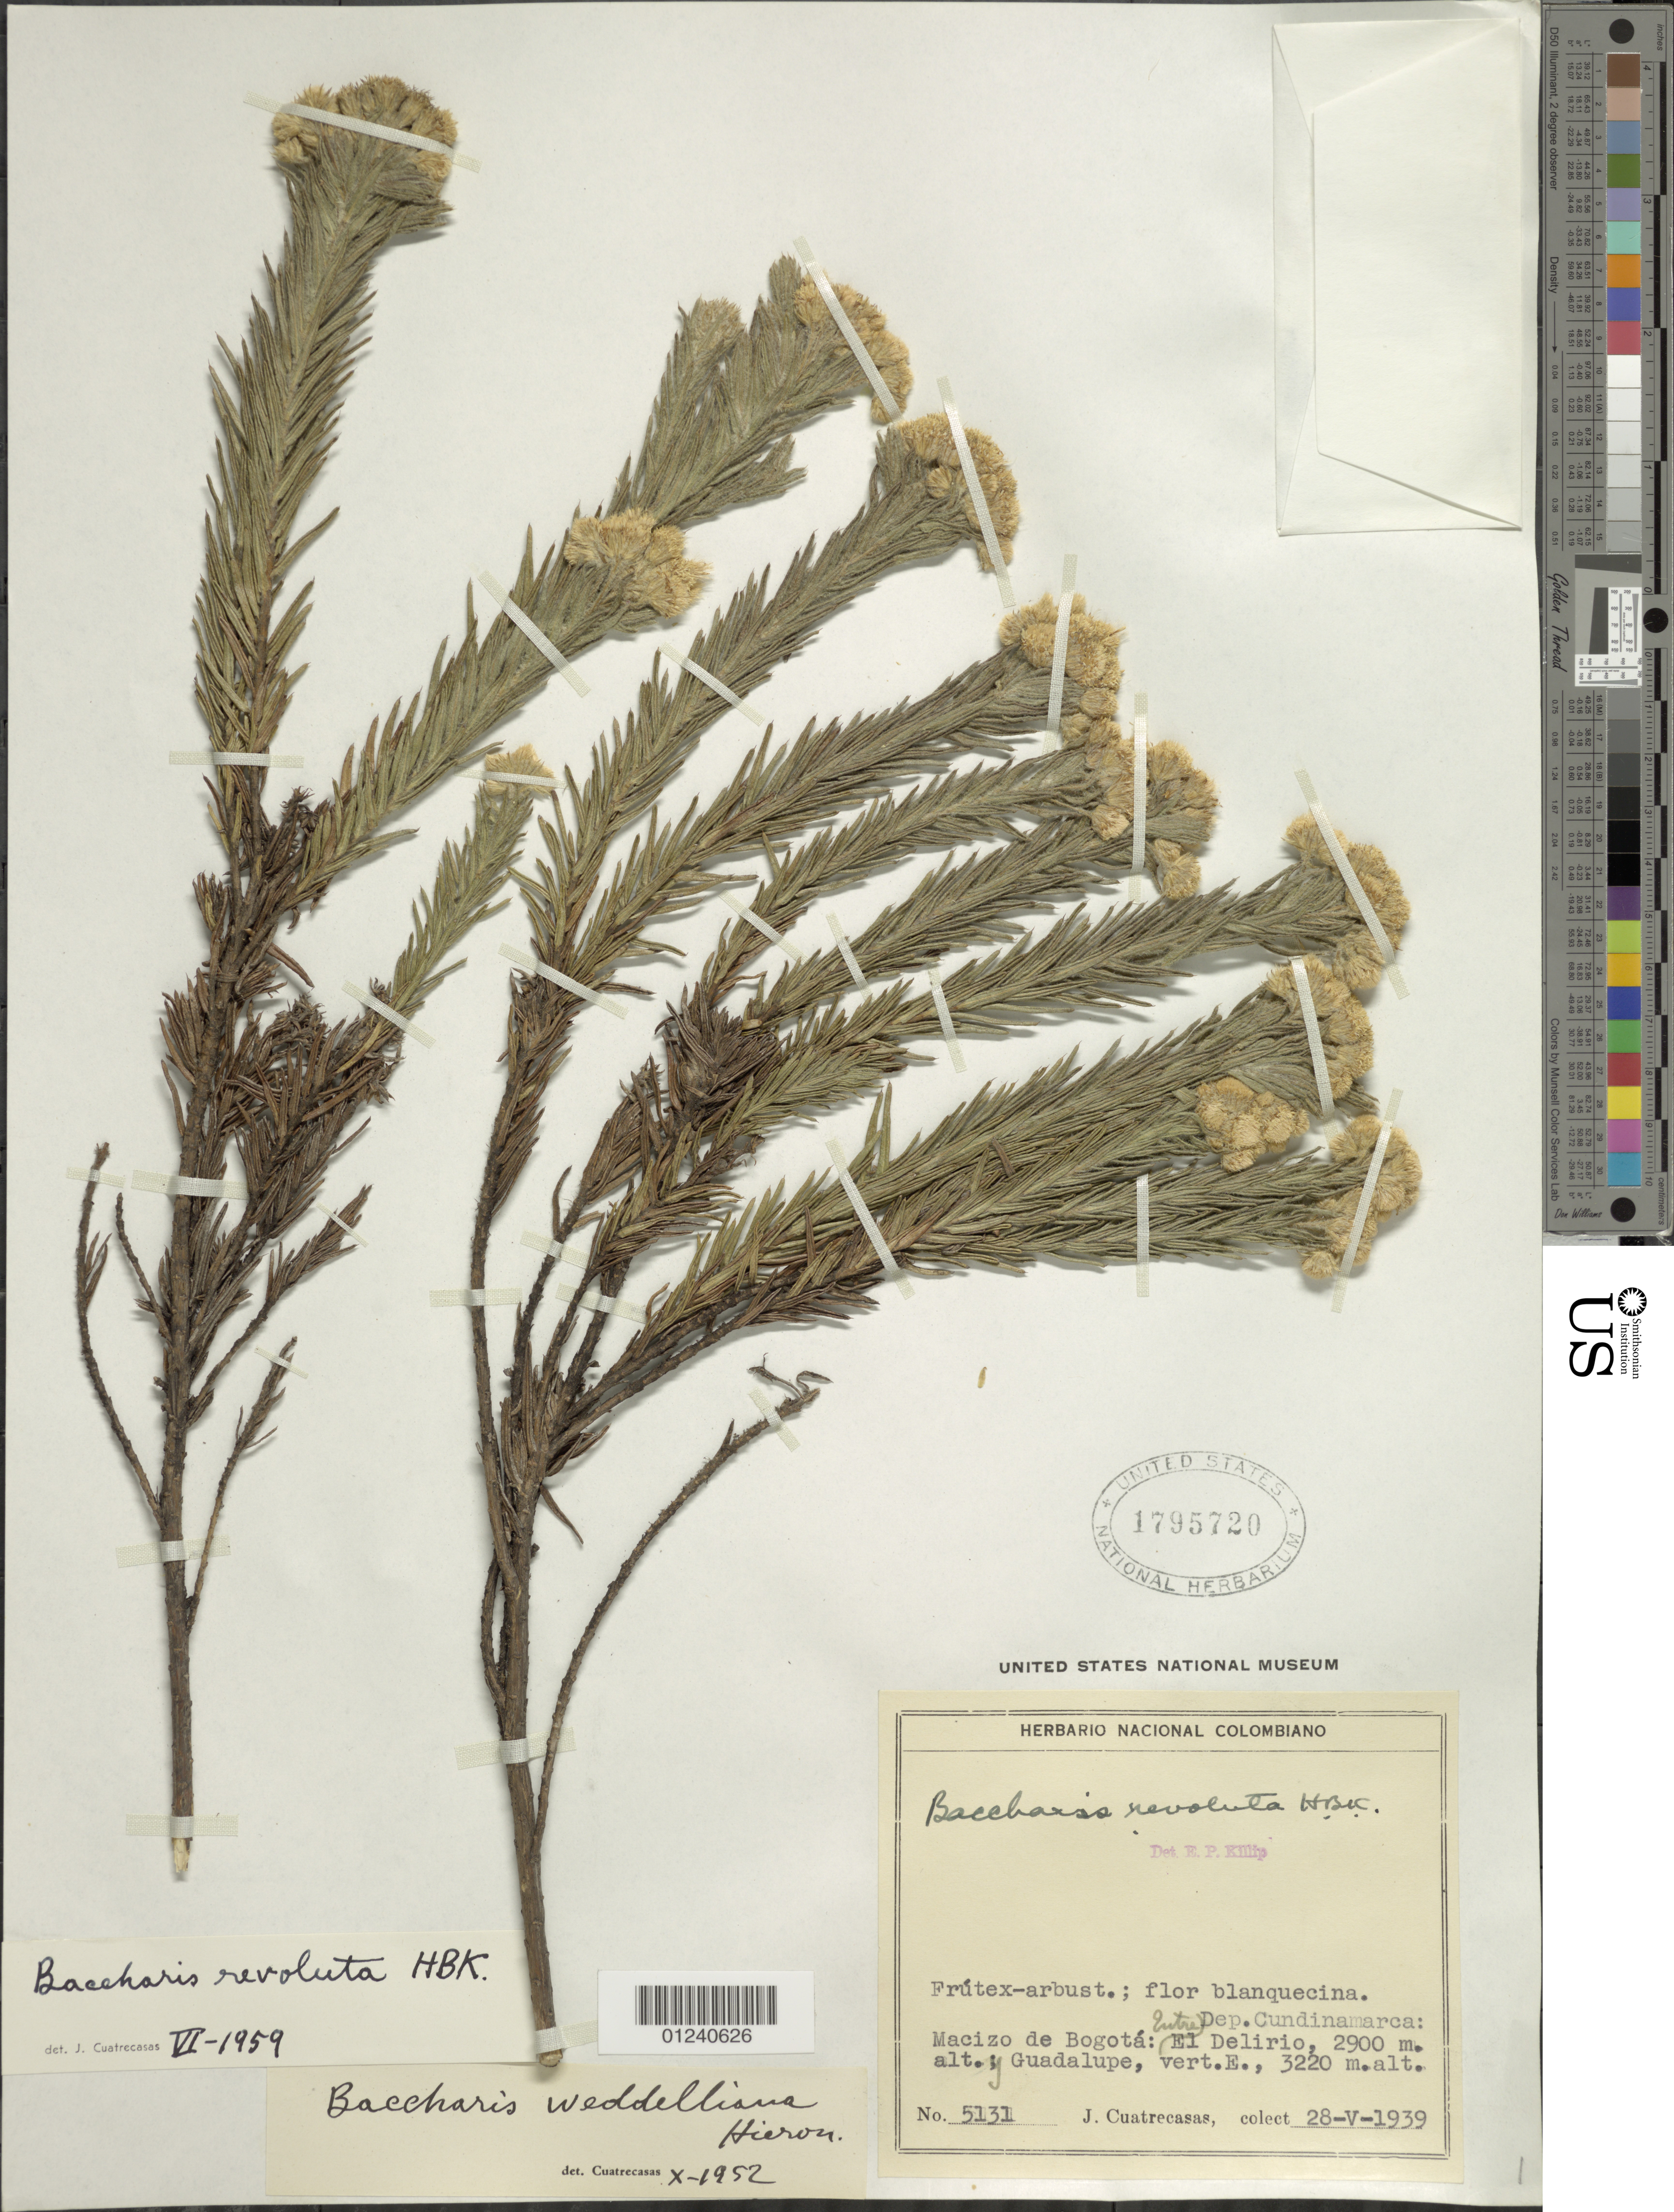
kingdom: Plantae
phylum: Tracheophyta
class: Magnoliopsida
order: Asterales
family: Asteraceae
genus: Baccharis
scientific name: Baccharis revoluta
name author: Kunth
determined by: Cuatrecasas, J.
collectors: J. Cuatrecasas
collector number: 5131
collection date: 1939-05-28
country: Colombia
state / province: Cundinamarca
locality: Macizo de Bogotá: Entre El Delirio (2900 m) y Guadalupe, vert.E. (3220 m). en la vert. E.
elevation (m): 2900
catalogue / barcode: US 1795720